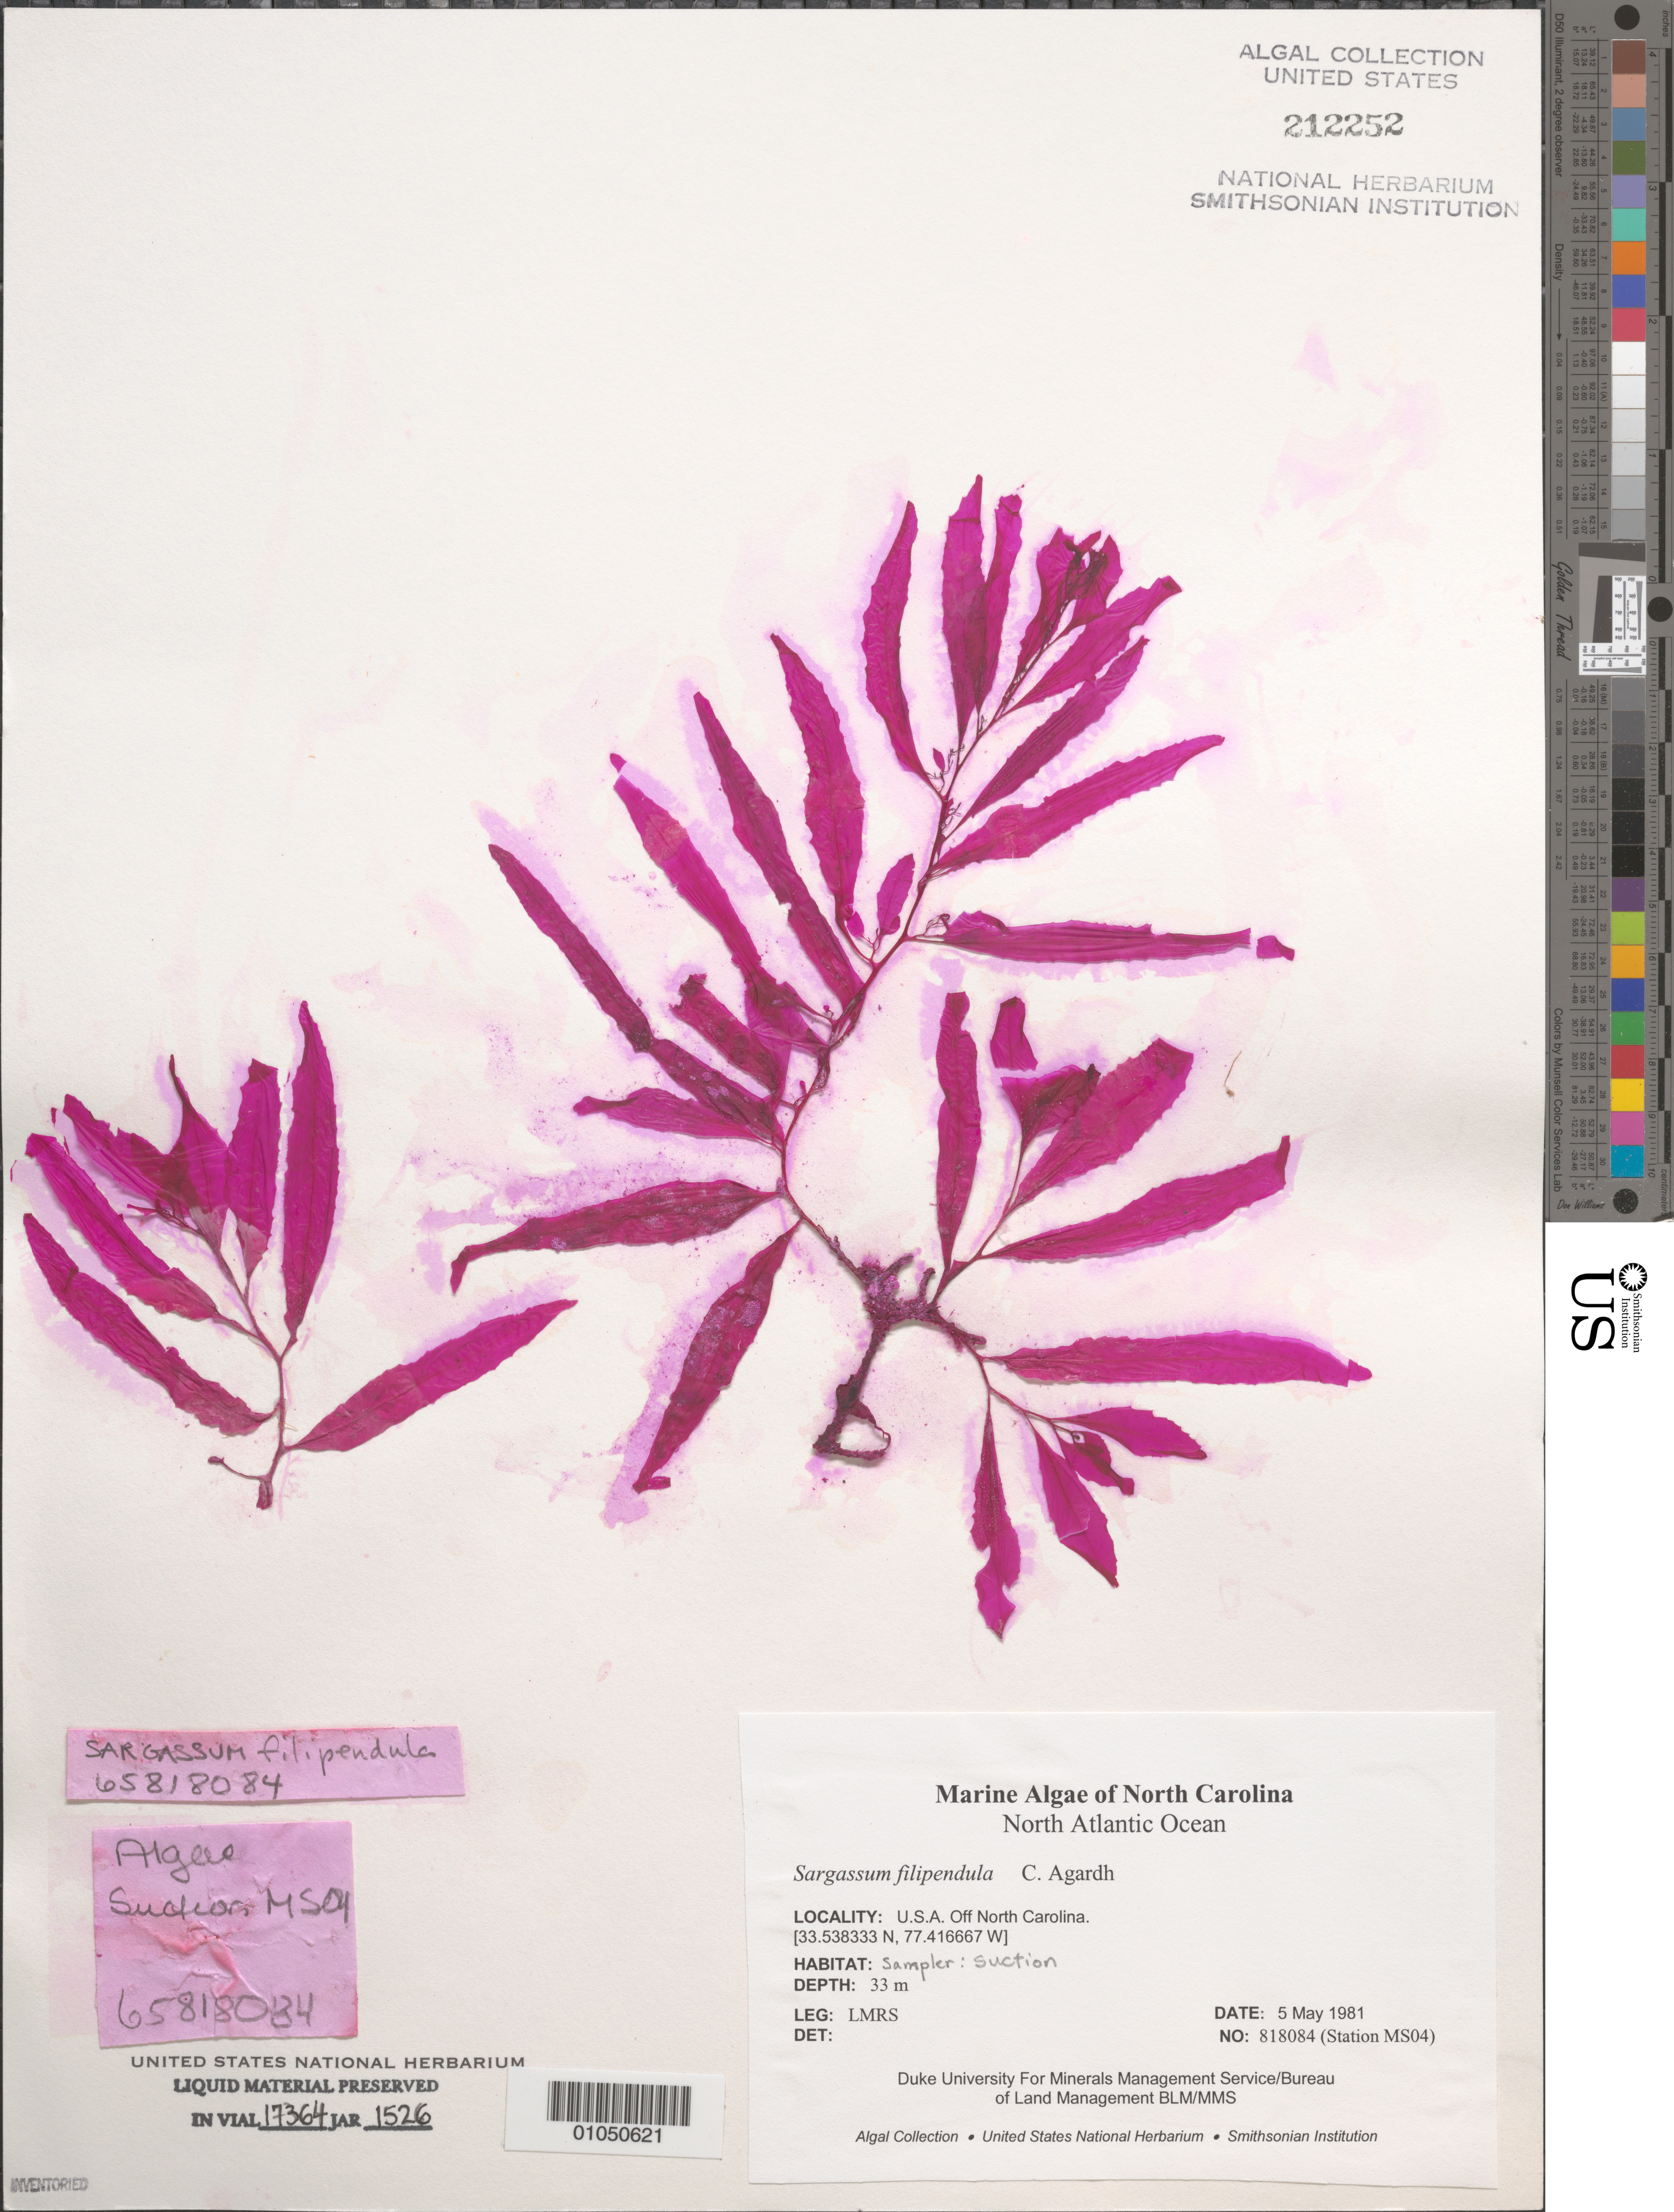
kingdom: Chromista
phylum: Ochrophyta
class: Phaeophyceae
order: Fucales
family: Sargassaceae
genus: Sargassum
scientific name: Sargassum filipendula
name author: C. Agardh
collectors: LMRS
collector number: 818084 Station MS04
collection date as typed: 05 May 1981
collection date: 1981-05-05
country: United States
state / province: North Carolina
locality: North Atlantic Ocean off North Carolina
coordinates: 33.538333 N, 77.416667 W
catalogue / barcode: US 212252